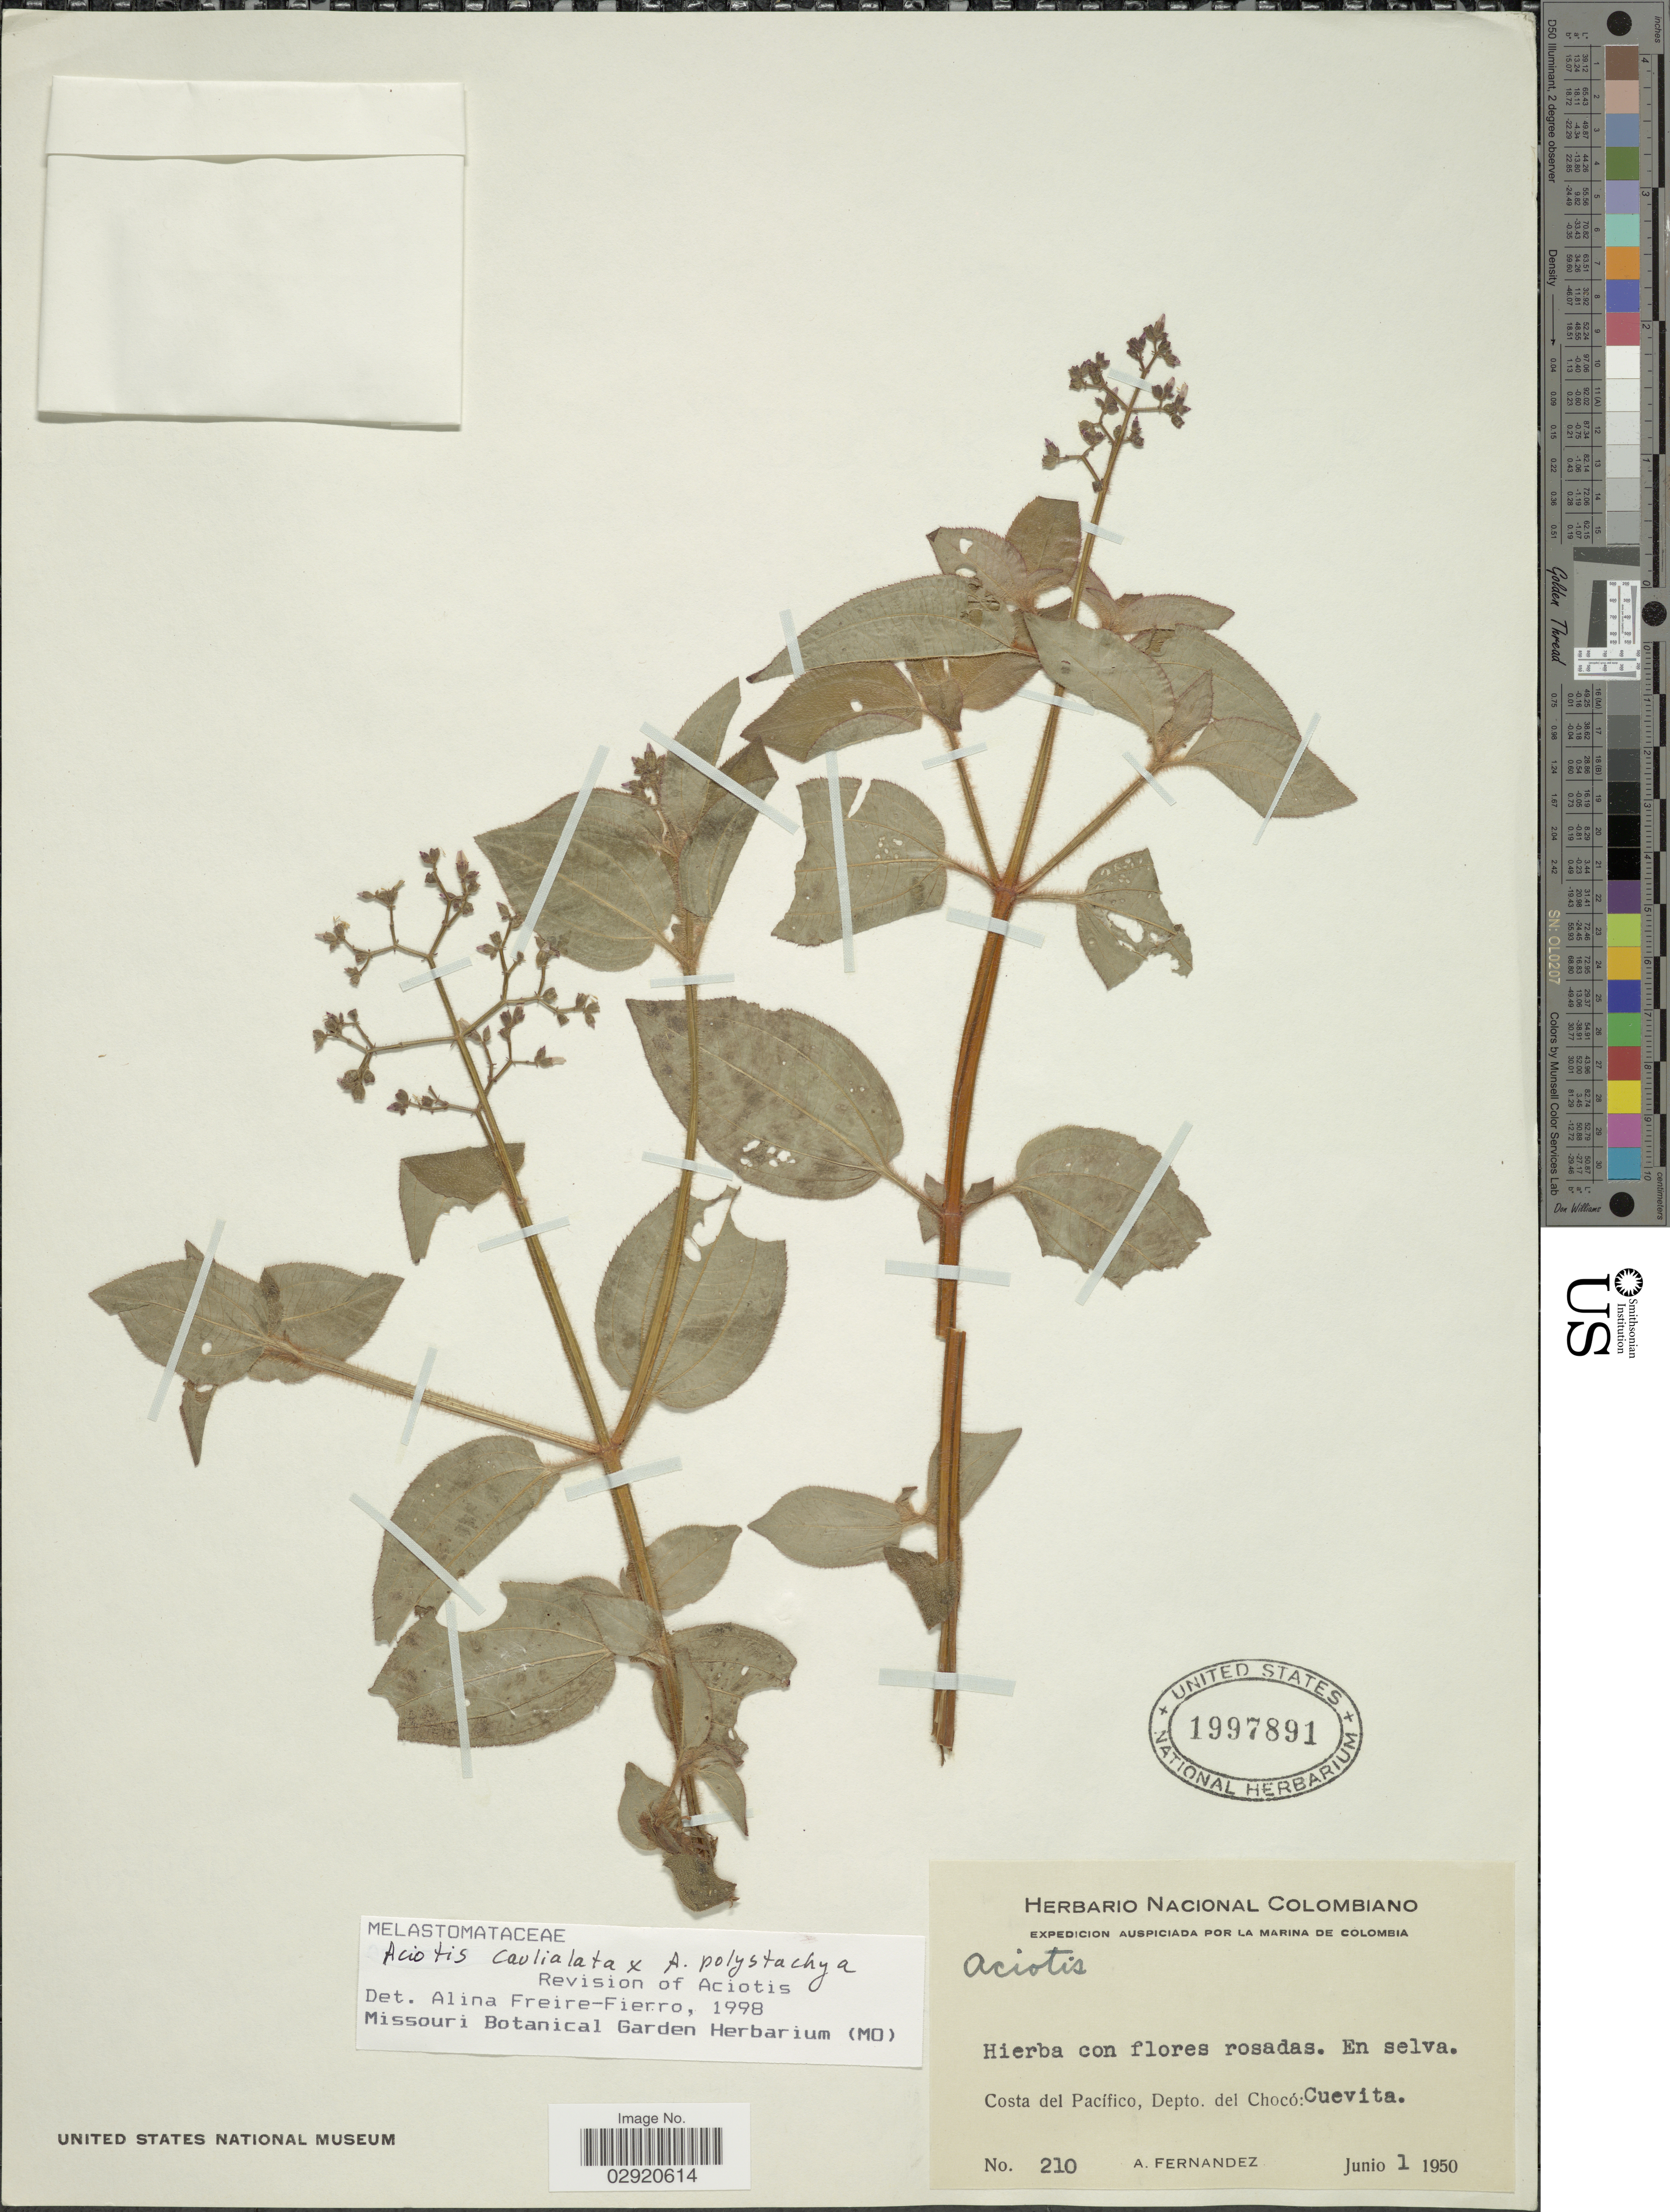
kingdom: Plantae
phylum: Tracheophyta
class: Magnoliopsida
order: Myrtales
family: Melastomataceae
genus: Aciotis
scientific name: Aciotis rubricaulis x A. polystachya (Bonpl.) Triana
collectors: A. Fernandez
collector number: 210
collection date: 1950-06-01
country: Colombia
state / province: Chocó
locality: Costa del Pacífico, Depto. del Chocó: Cuevitas.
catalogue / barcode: US 1997891